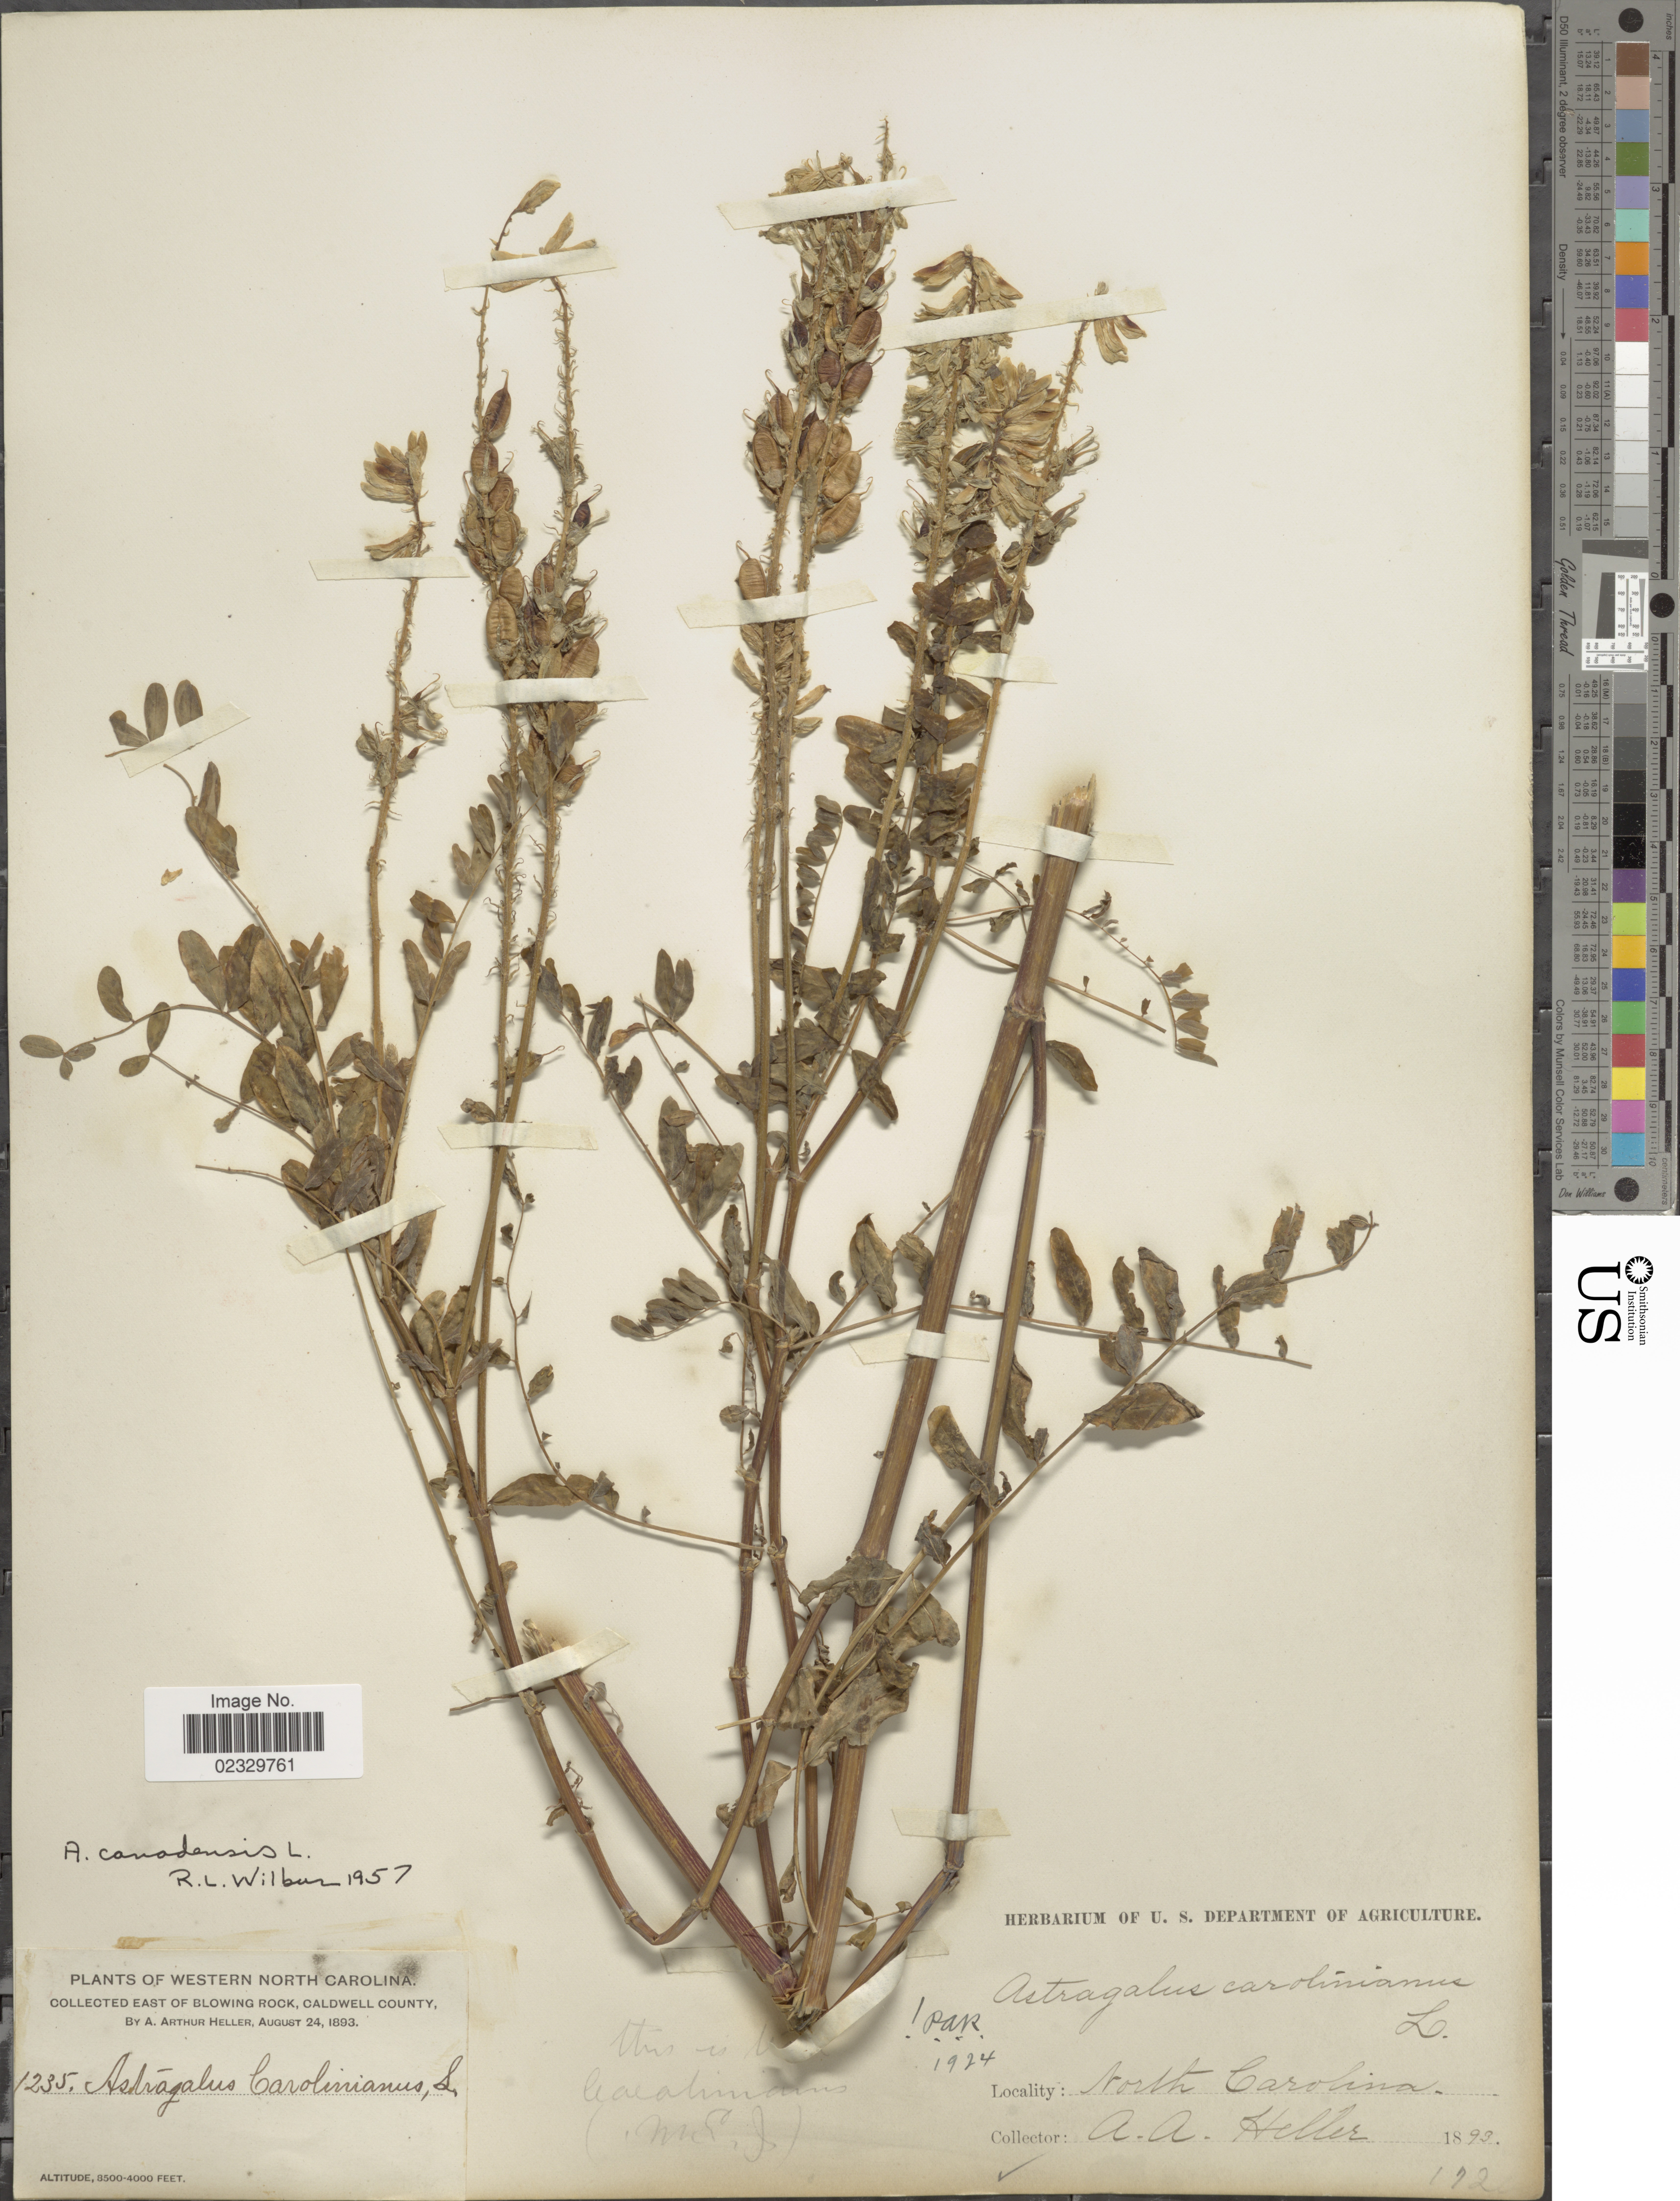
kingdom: Plantae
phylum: Tracheophyta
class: Magnoliopsida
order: Fabales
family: Fabaceae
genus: Astragalus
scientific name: Astragalus canadensis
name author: L.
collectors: A. A. Heller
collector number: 1235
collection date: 1893-08-24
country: United States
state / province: North Carolina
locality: Western North Carolina, East of Blowing Rock, Caldwell County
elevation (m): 1219